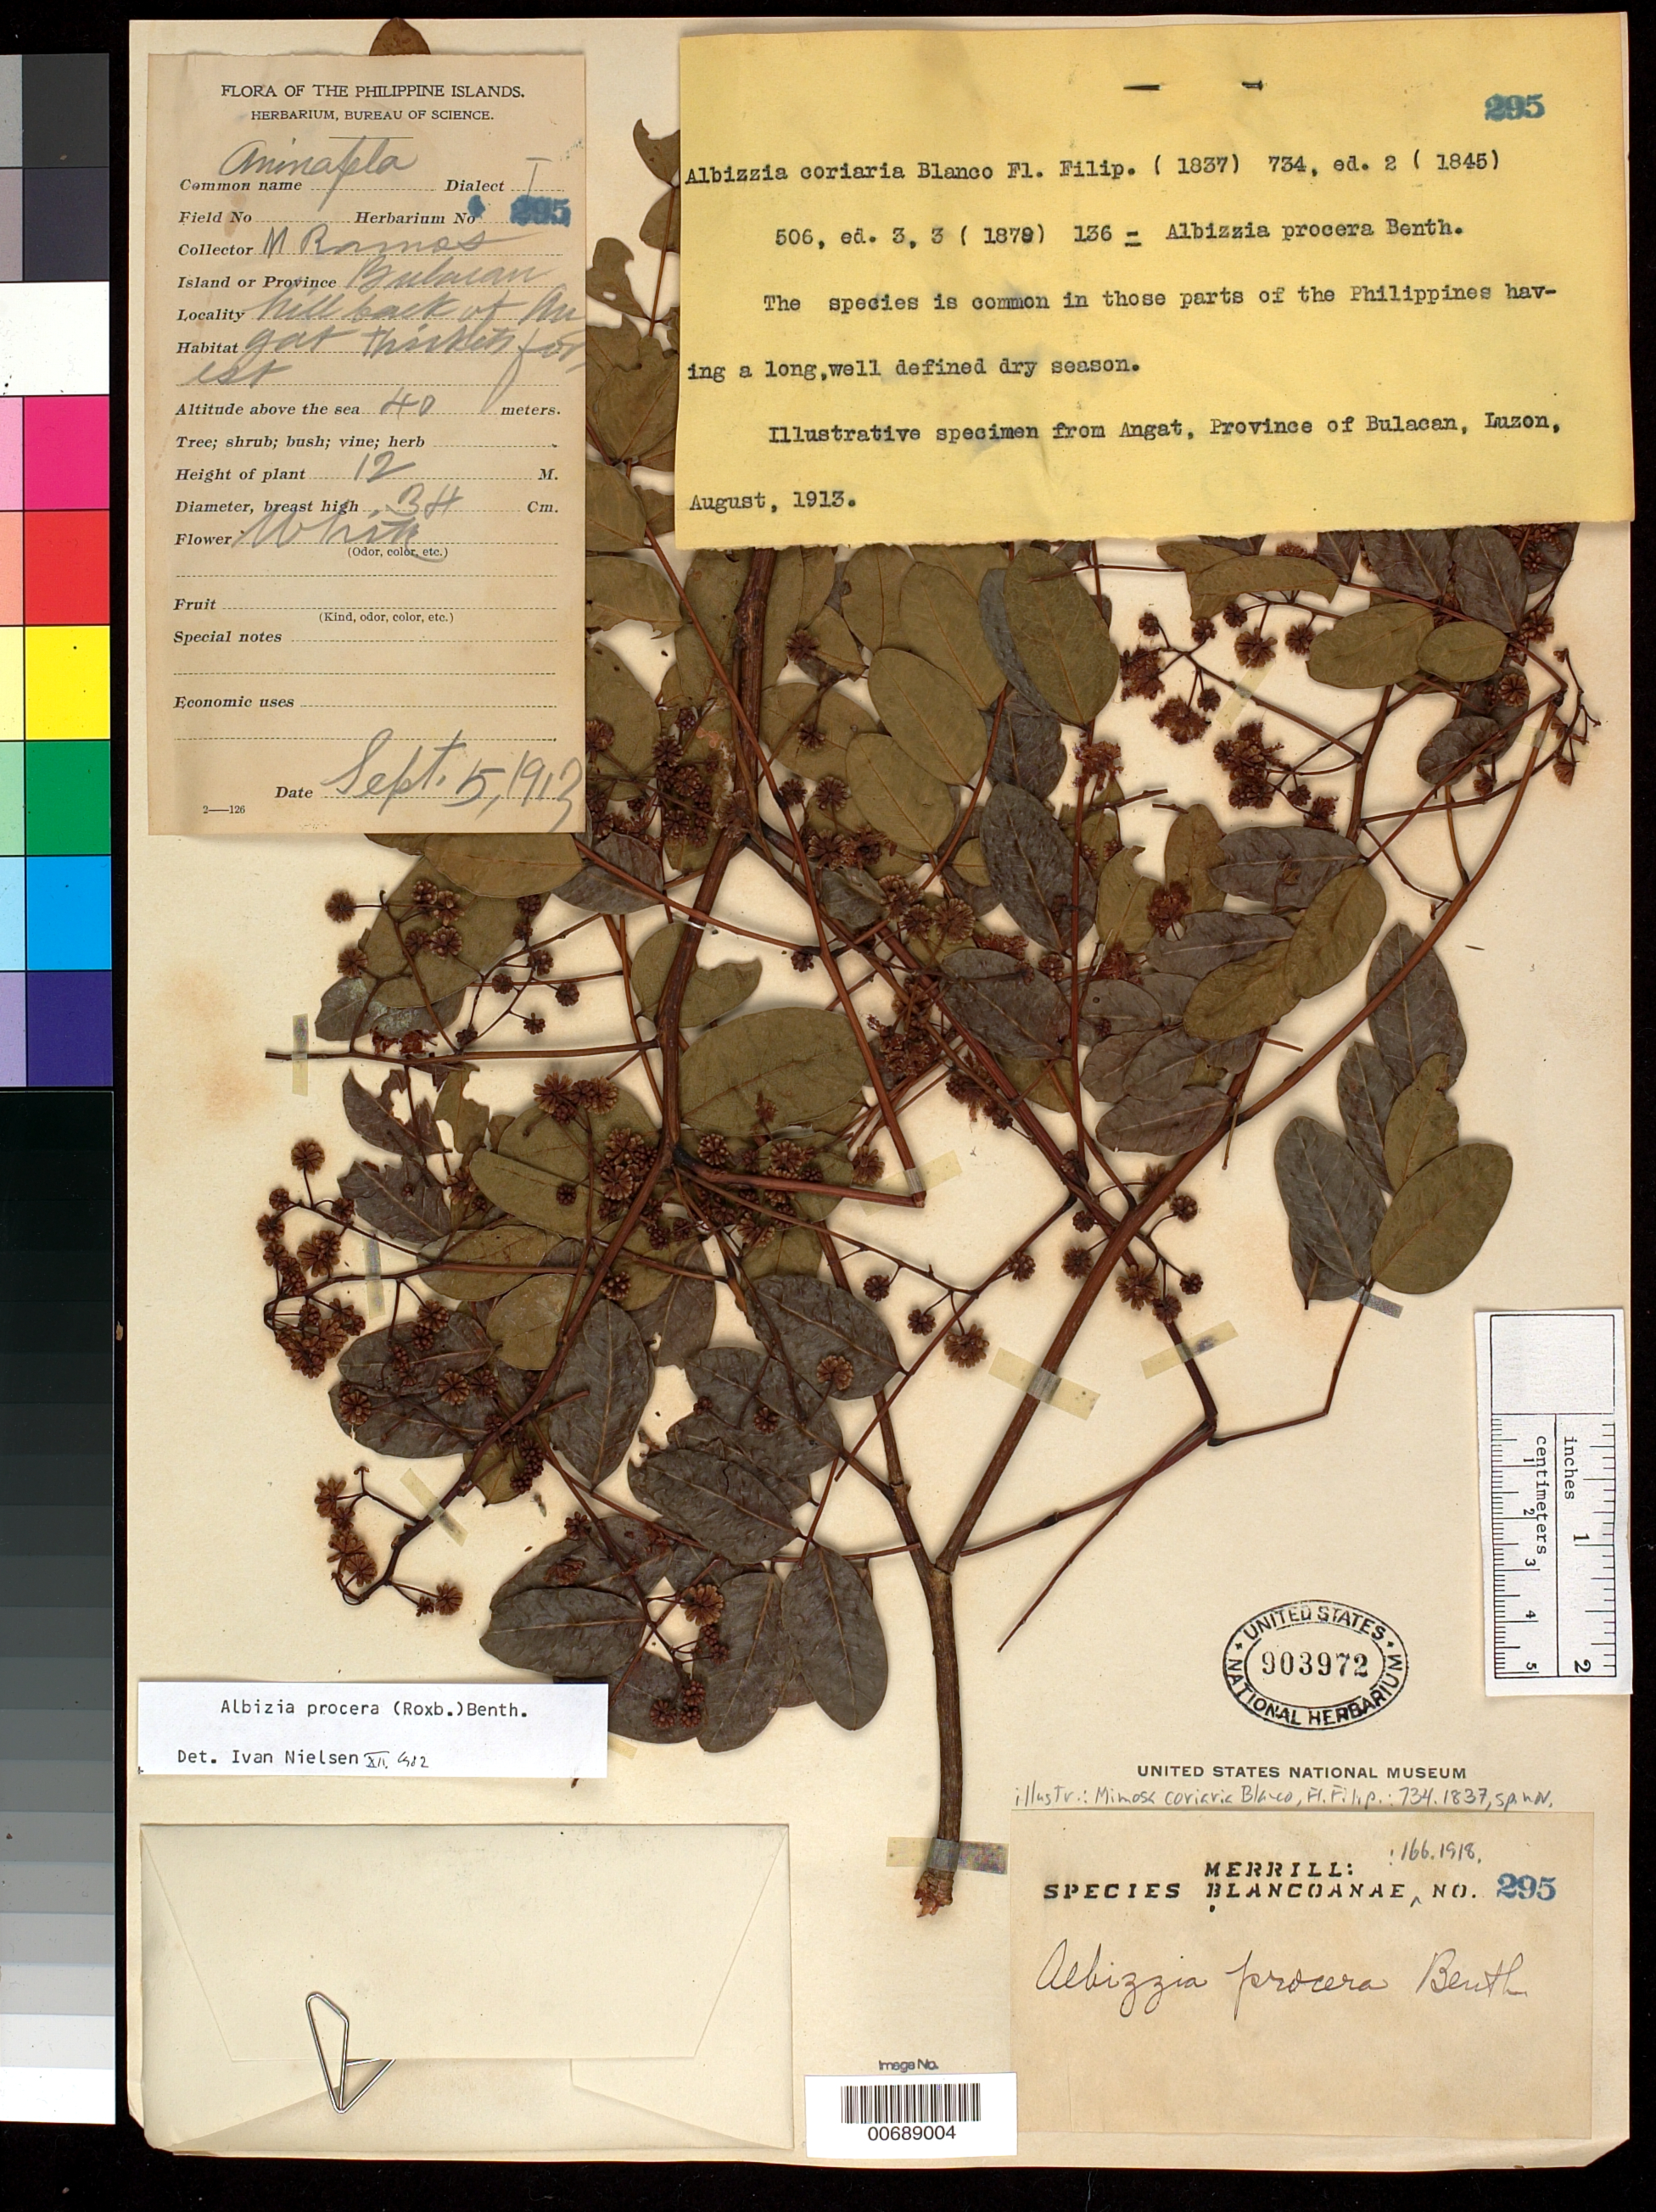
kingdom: Plantae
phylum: Tracheophyta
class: Magnoliopsida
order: Fabales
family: Fabaceae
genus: Albizia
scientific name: Albizia procera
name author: (Roxb.) Benth.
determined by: Nielsen, I.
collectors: M. Ramos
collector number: Sp. Blancoan. 0295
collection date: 1913-08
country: Philippines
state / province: Central Luzon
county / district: Bulacan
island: Luzon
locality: Angat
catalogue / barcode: US 903972